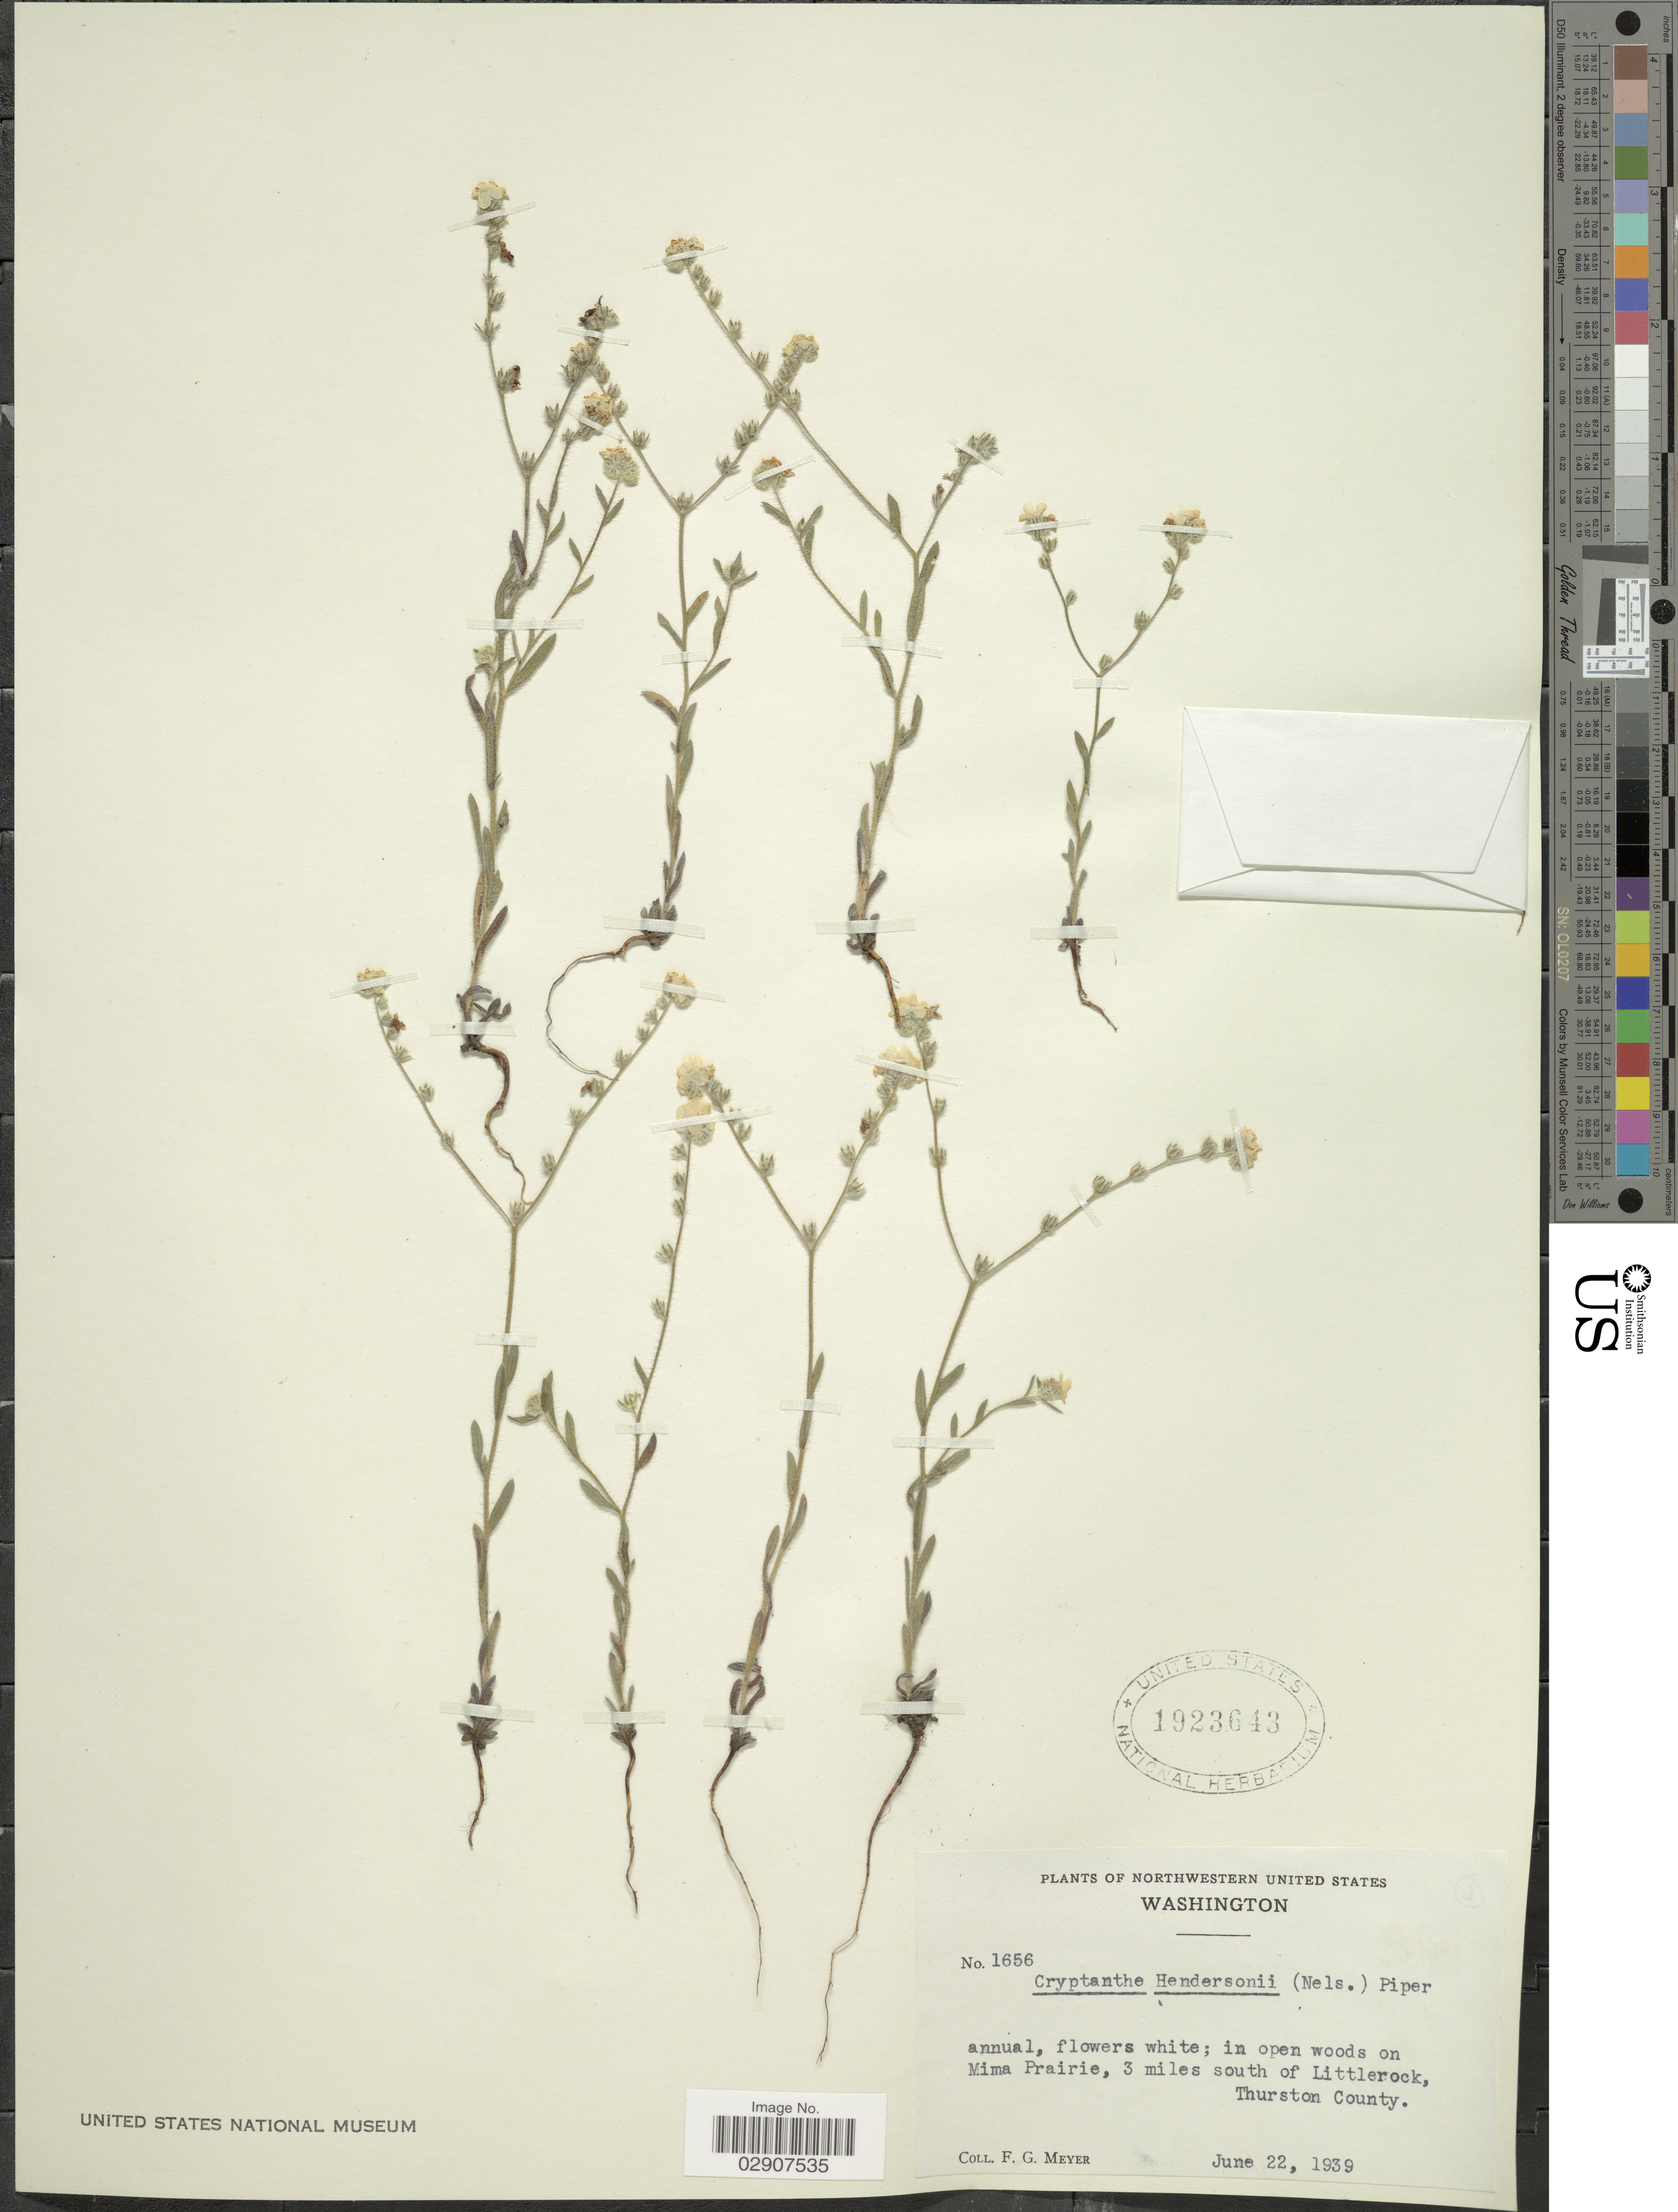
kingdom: Plantae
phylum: Tracheophyta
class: Magnoliopsida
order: Boraginales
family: Boraginaceae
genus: Cryptantha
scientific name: Cryptantha hendersonii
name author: (A. Nelson) A. Nelson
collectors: F. G. Meyer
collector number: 1656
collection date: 1939-06-22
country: United States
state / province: Washington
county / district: Thurston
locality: Mima Prairie, 3 miles south of Littlerock, Thurston County.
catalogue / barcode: US 1923643